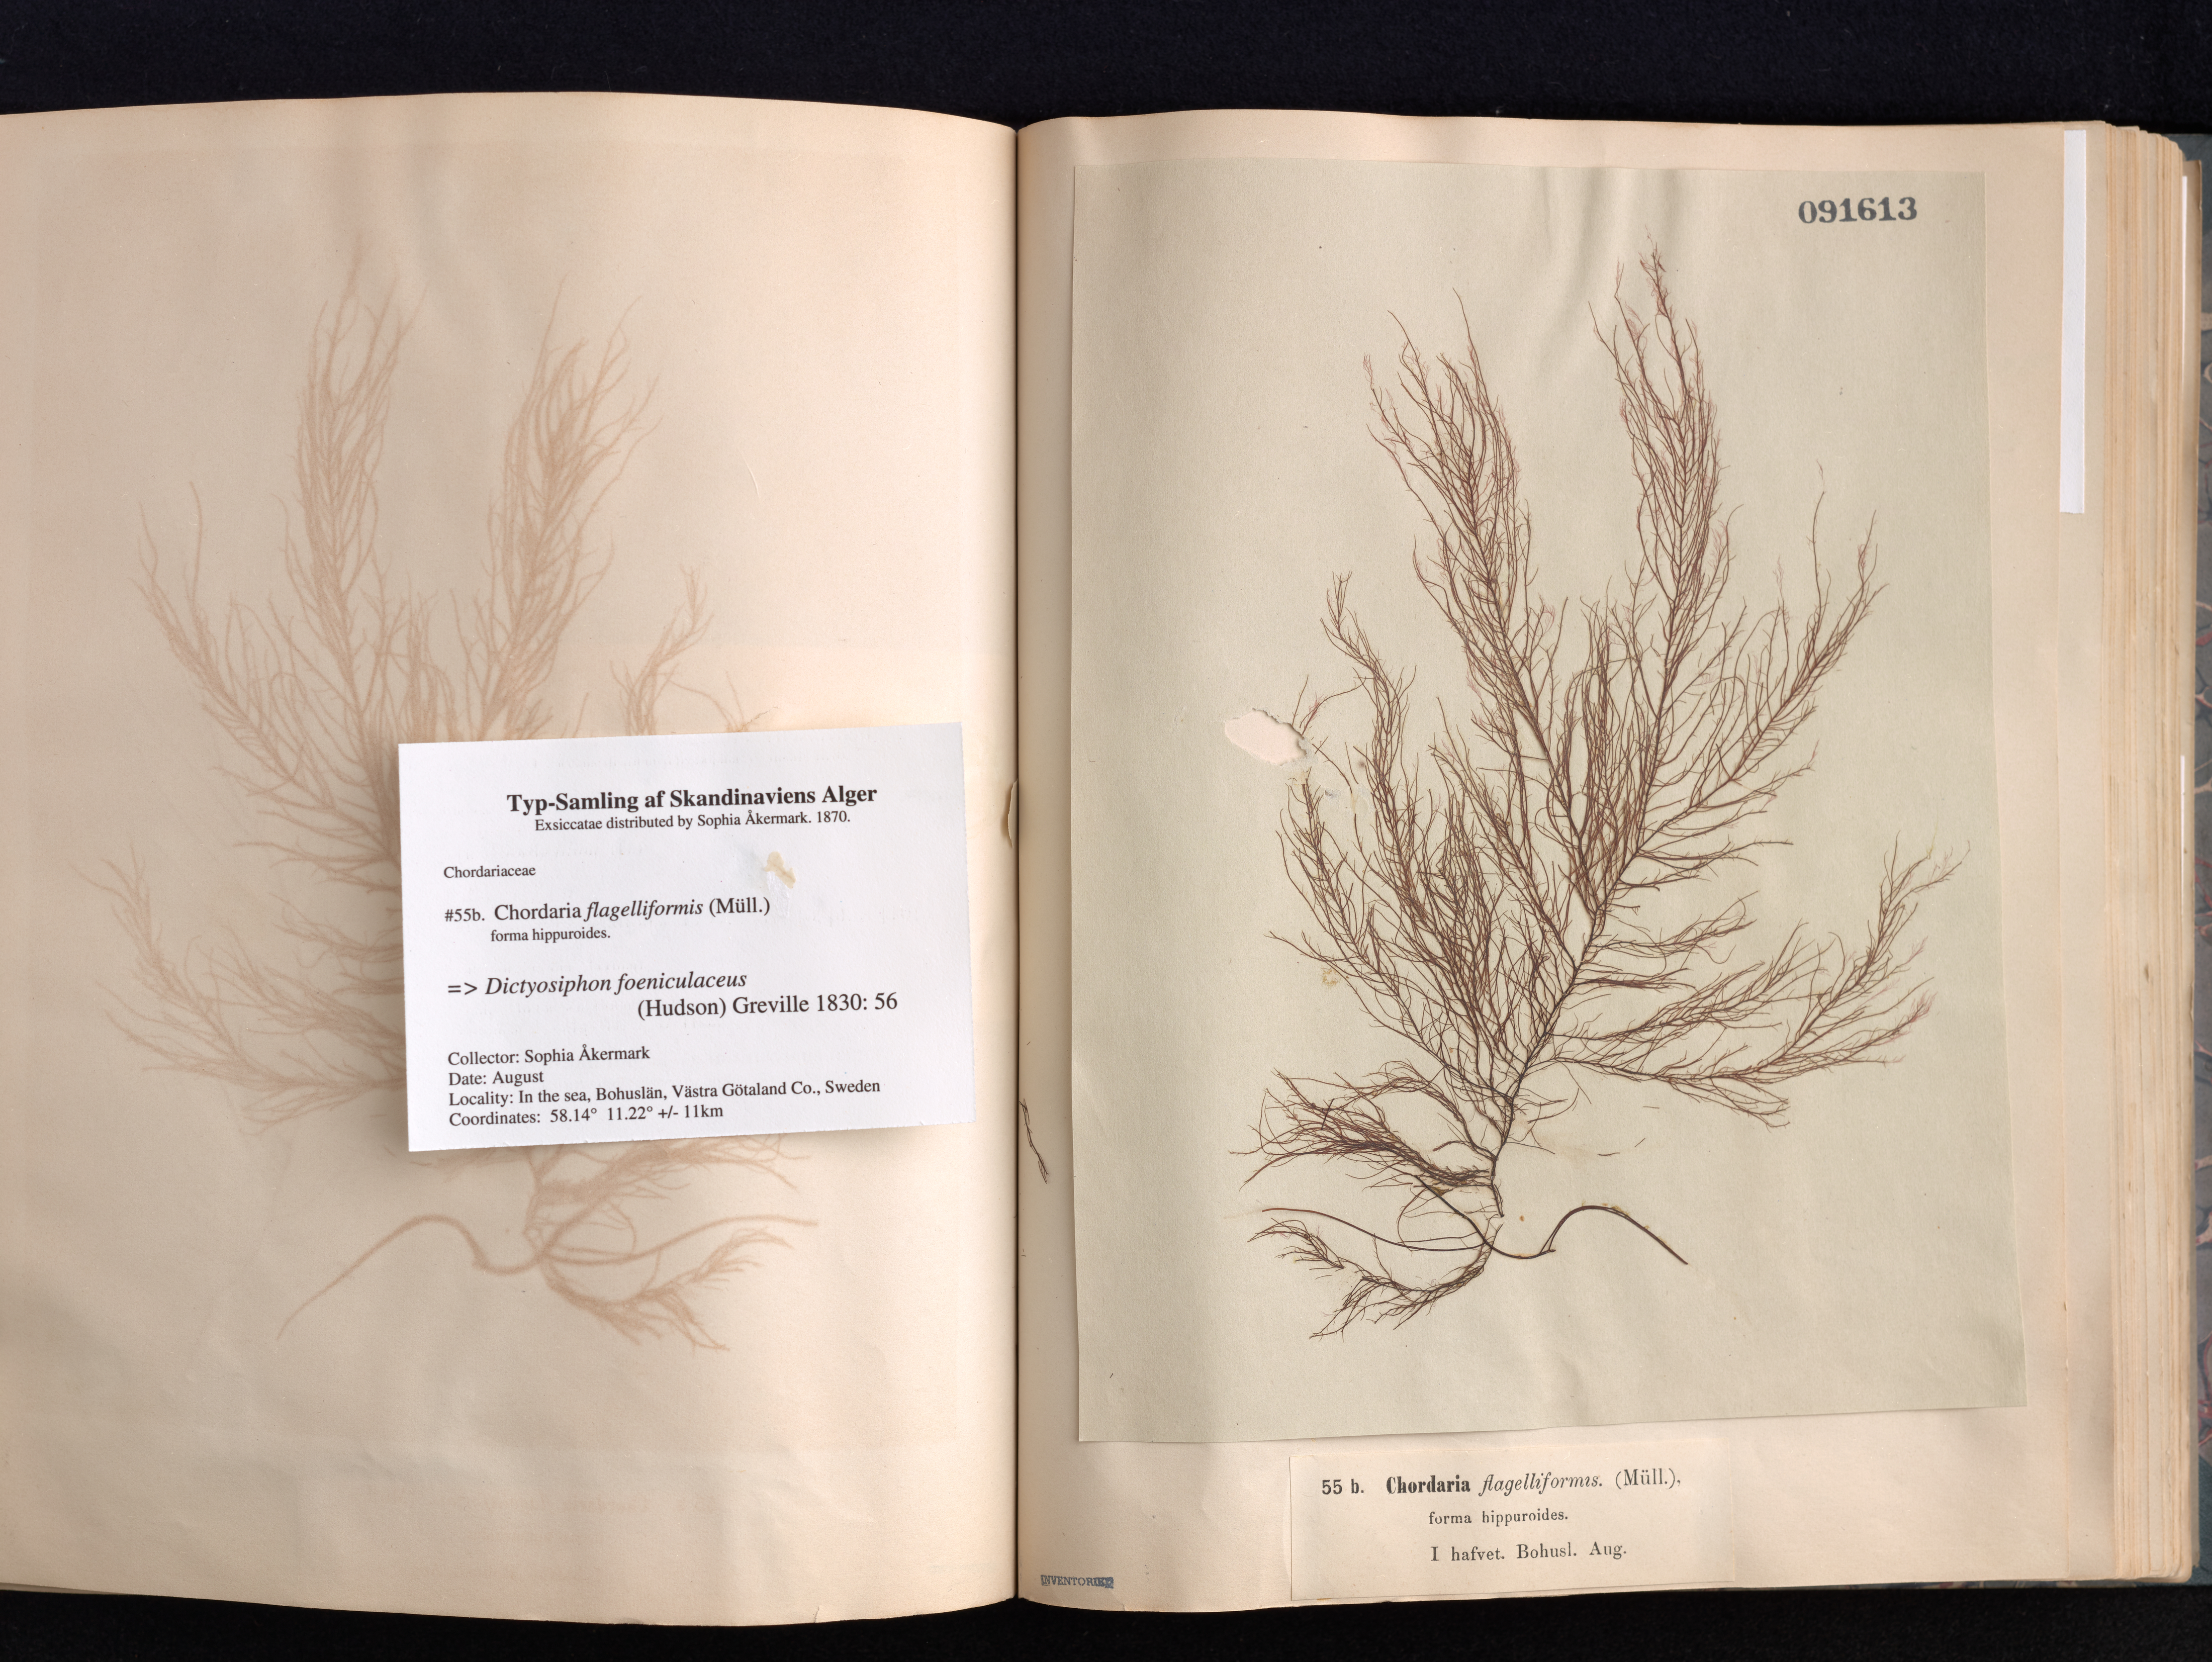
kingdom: Chromista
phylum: Ochrophyta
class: Phaeophyceae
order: Ectocarpales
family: Chordariaceae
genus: Chordaria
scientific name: Chordaria flagelliformis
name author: (Hudson) Grev.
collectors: S. Akermark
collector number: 55b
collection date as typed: Aug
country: Sweden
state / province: Västra Götaland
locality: Bohuslan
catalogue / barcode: US 91613